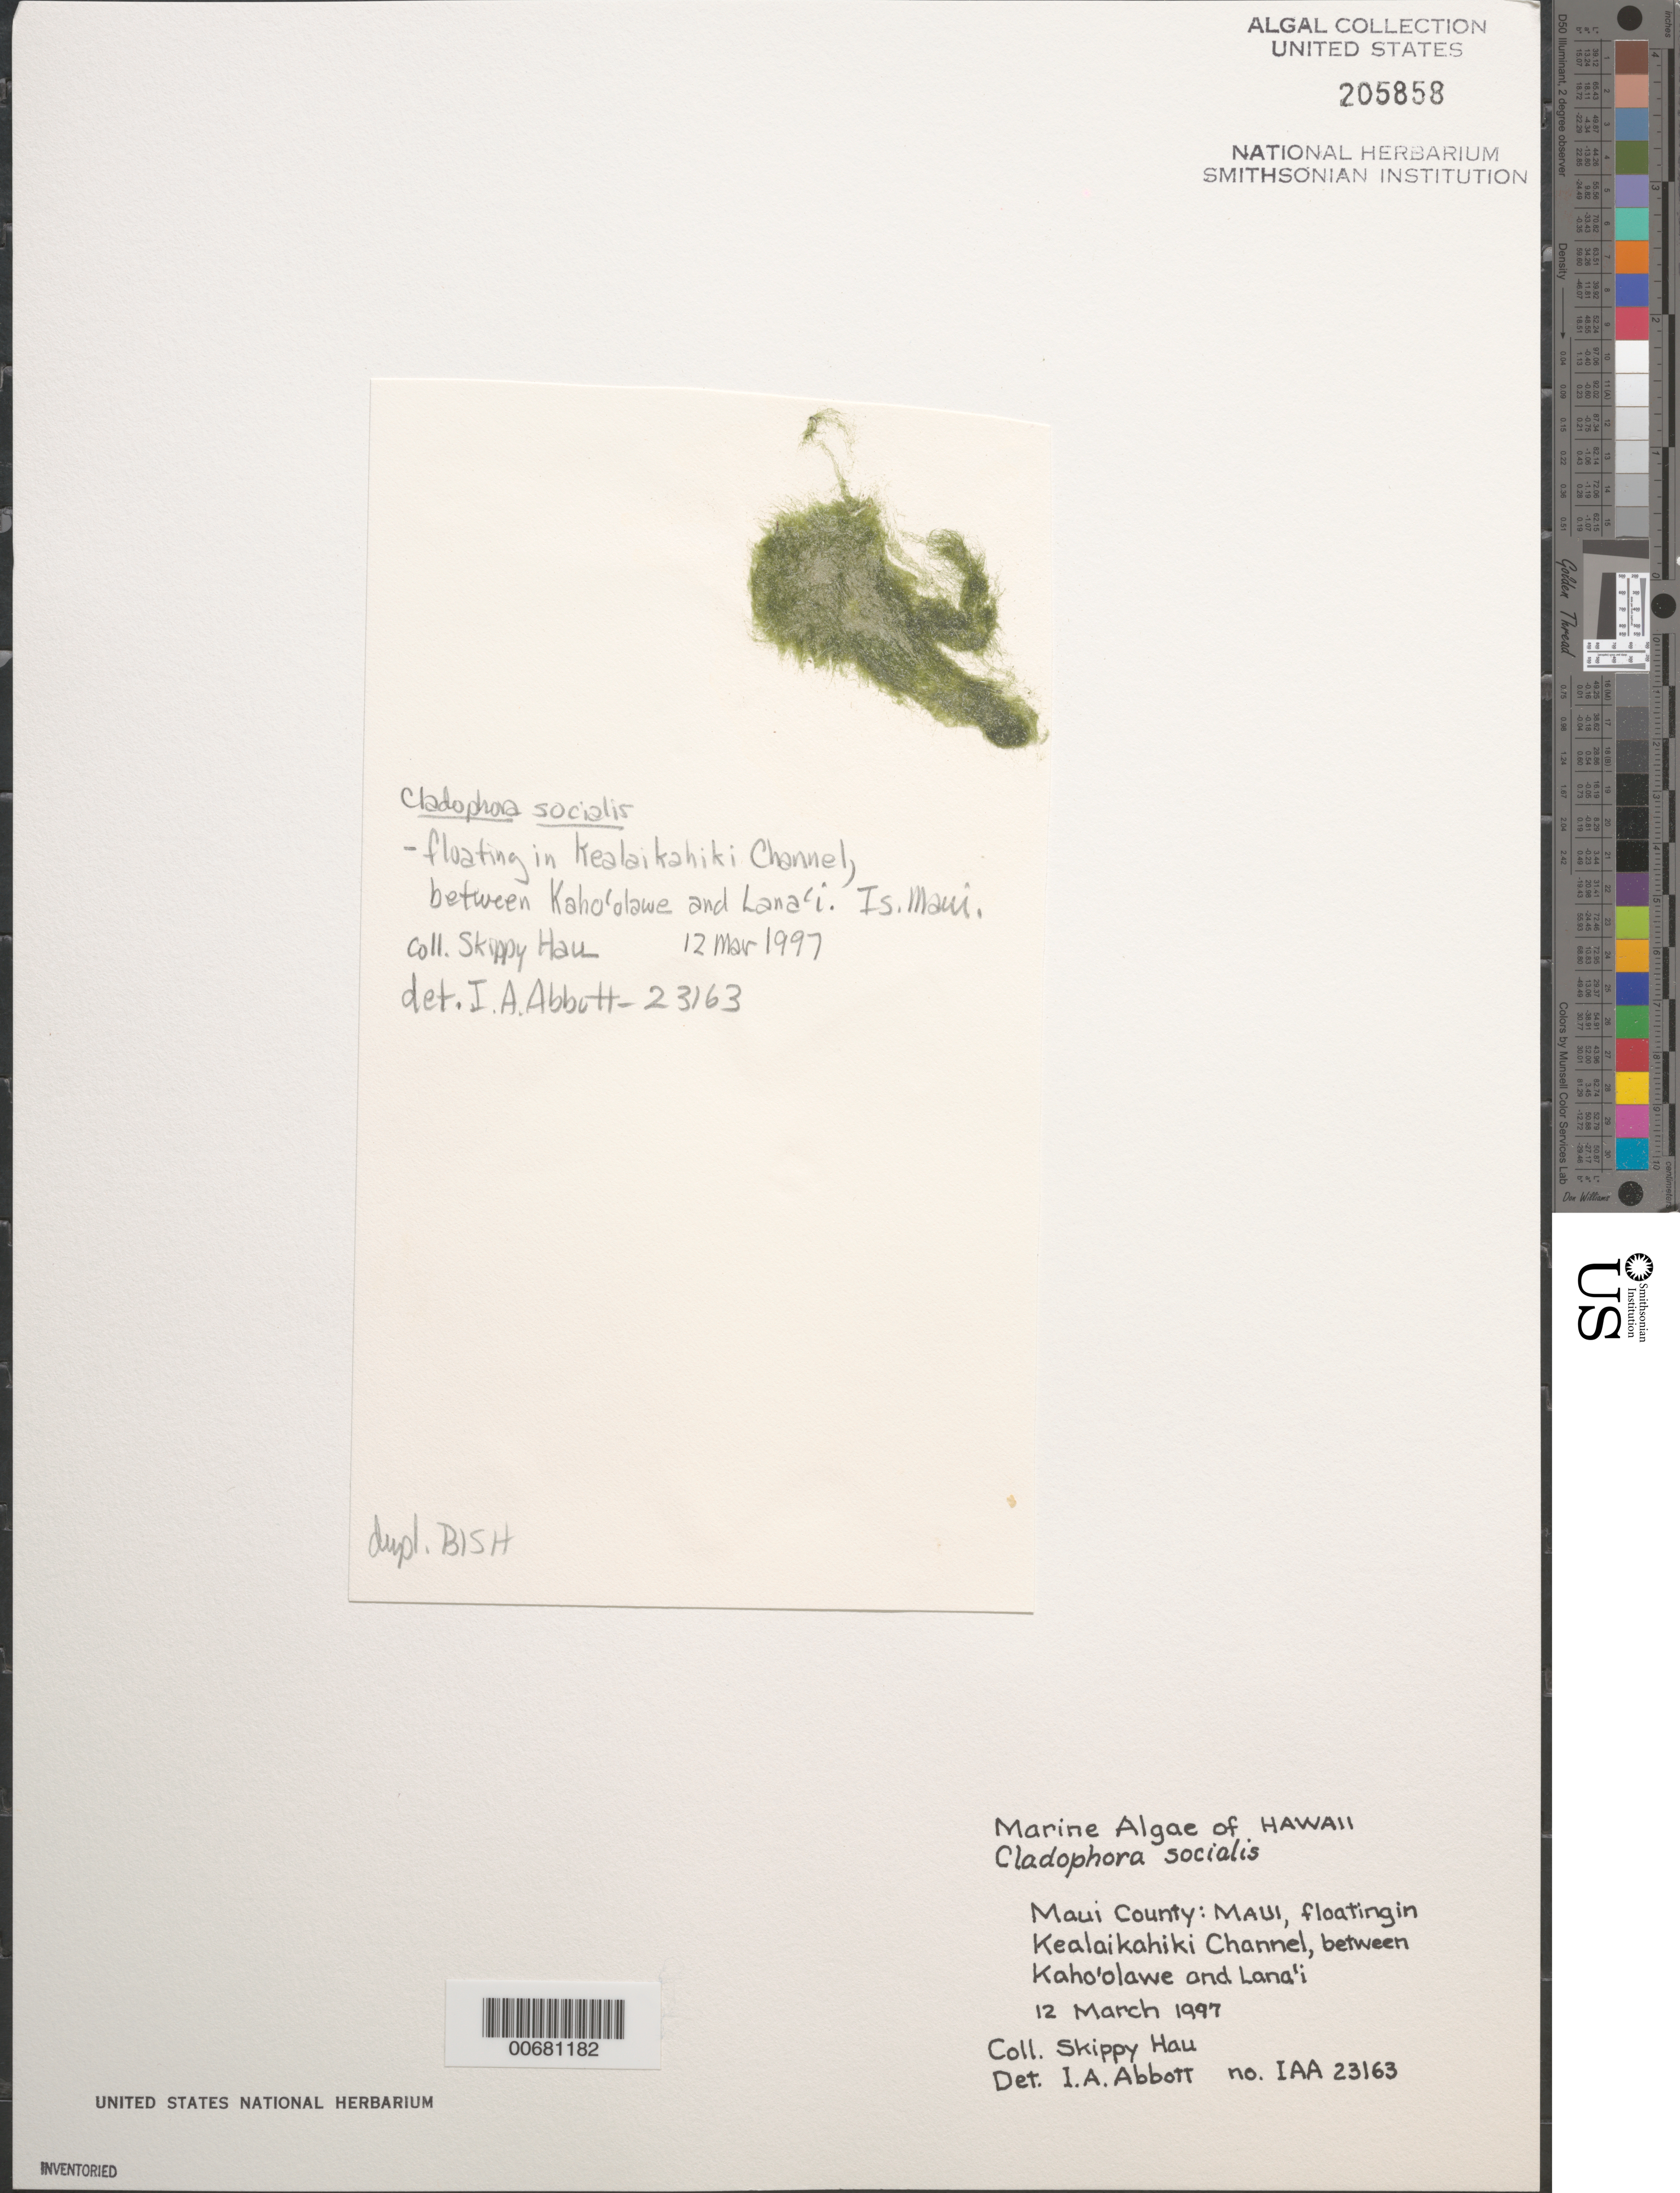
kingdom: Plantae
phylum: Chlorophyta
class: Ulvophyceae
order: Cladophorales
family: Cladophoraceae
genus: Cladophora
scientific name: Cladophora socialis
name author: Kütz.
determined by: Abbott, Isabella A.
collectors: S. Hau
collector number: IAA 23163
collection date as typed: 12 Mar 1997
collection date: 1997-03-12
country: United States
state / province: Hawaii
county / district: Maui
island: Maui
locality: Kealaikahiki Channel, between Kaho'olawe and Lana'i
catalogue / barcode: US 205858